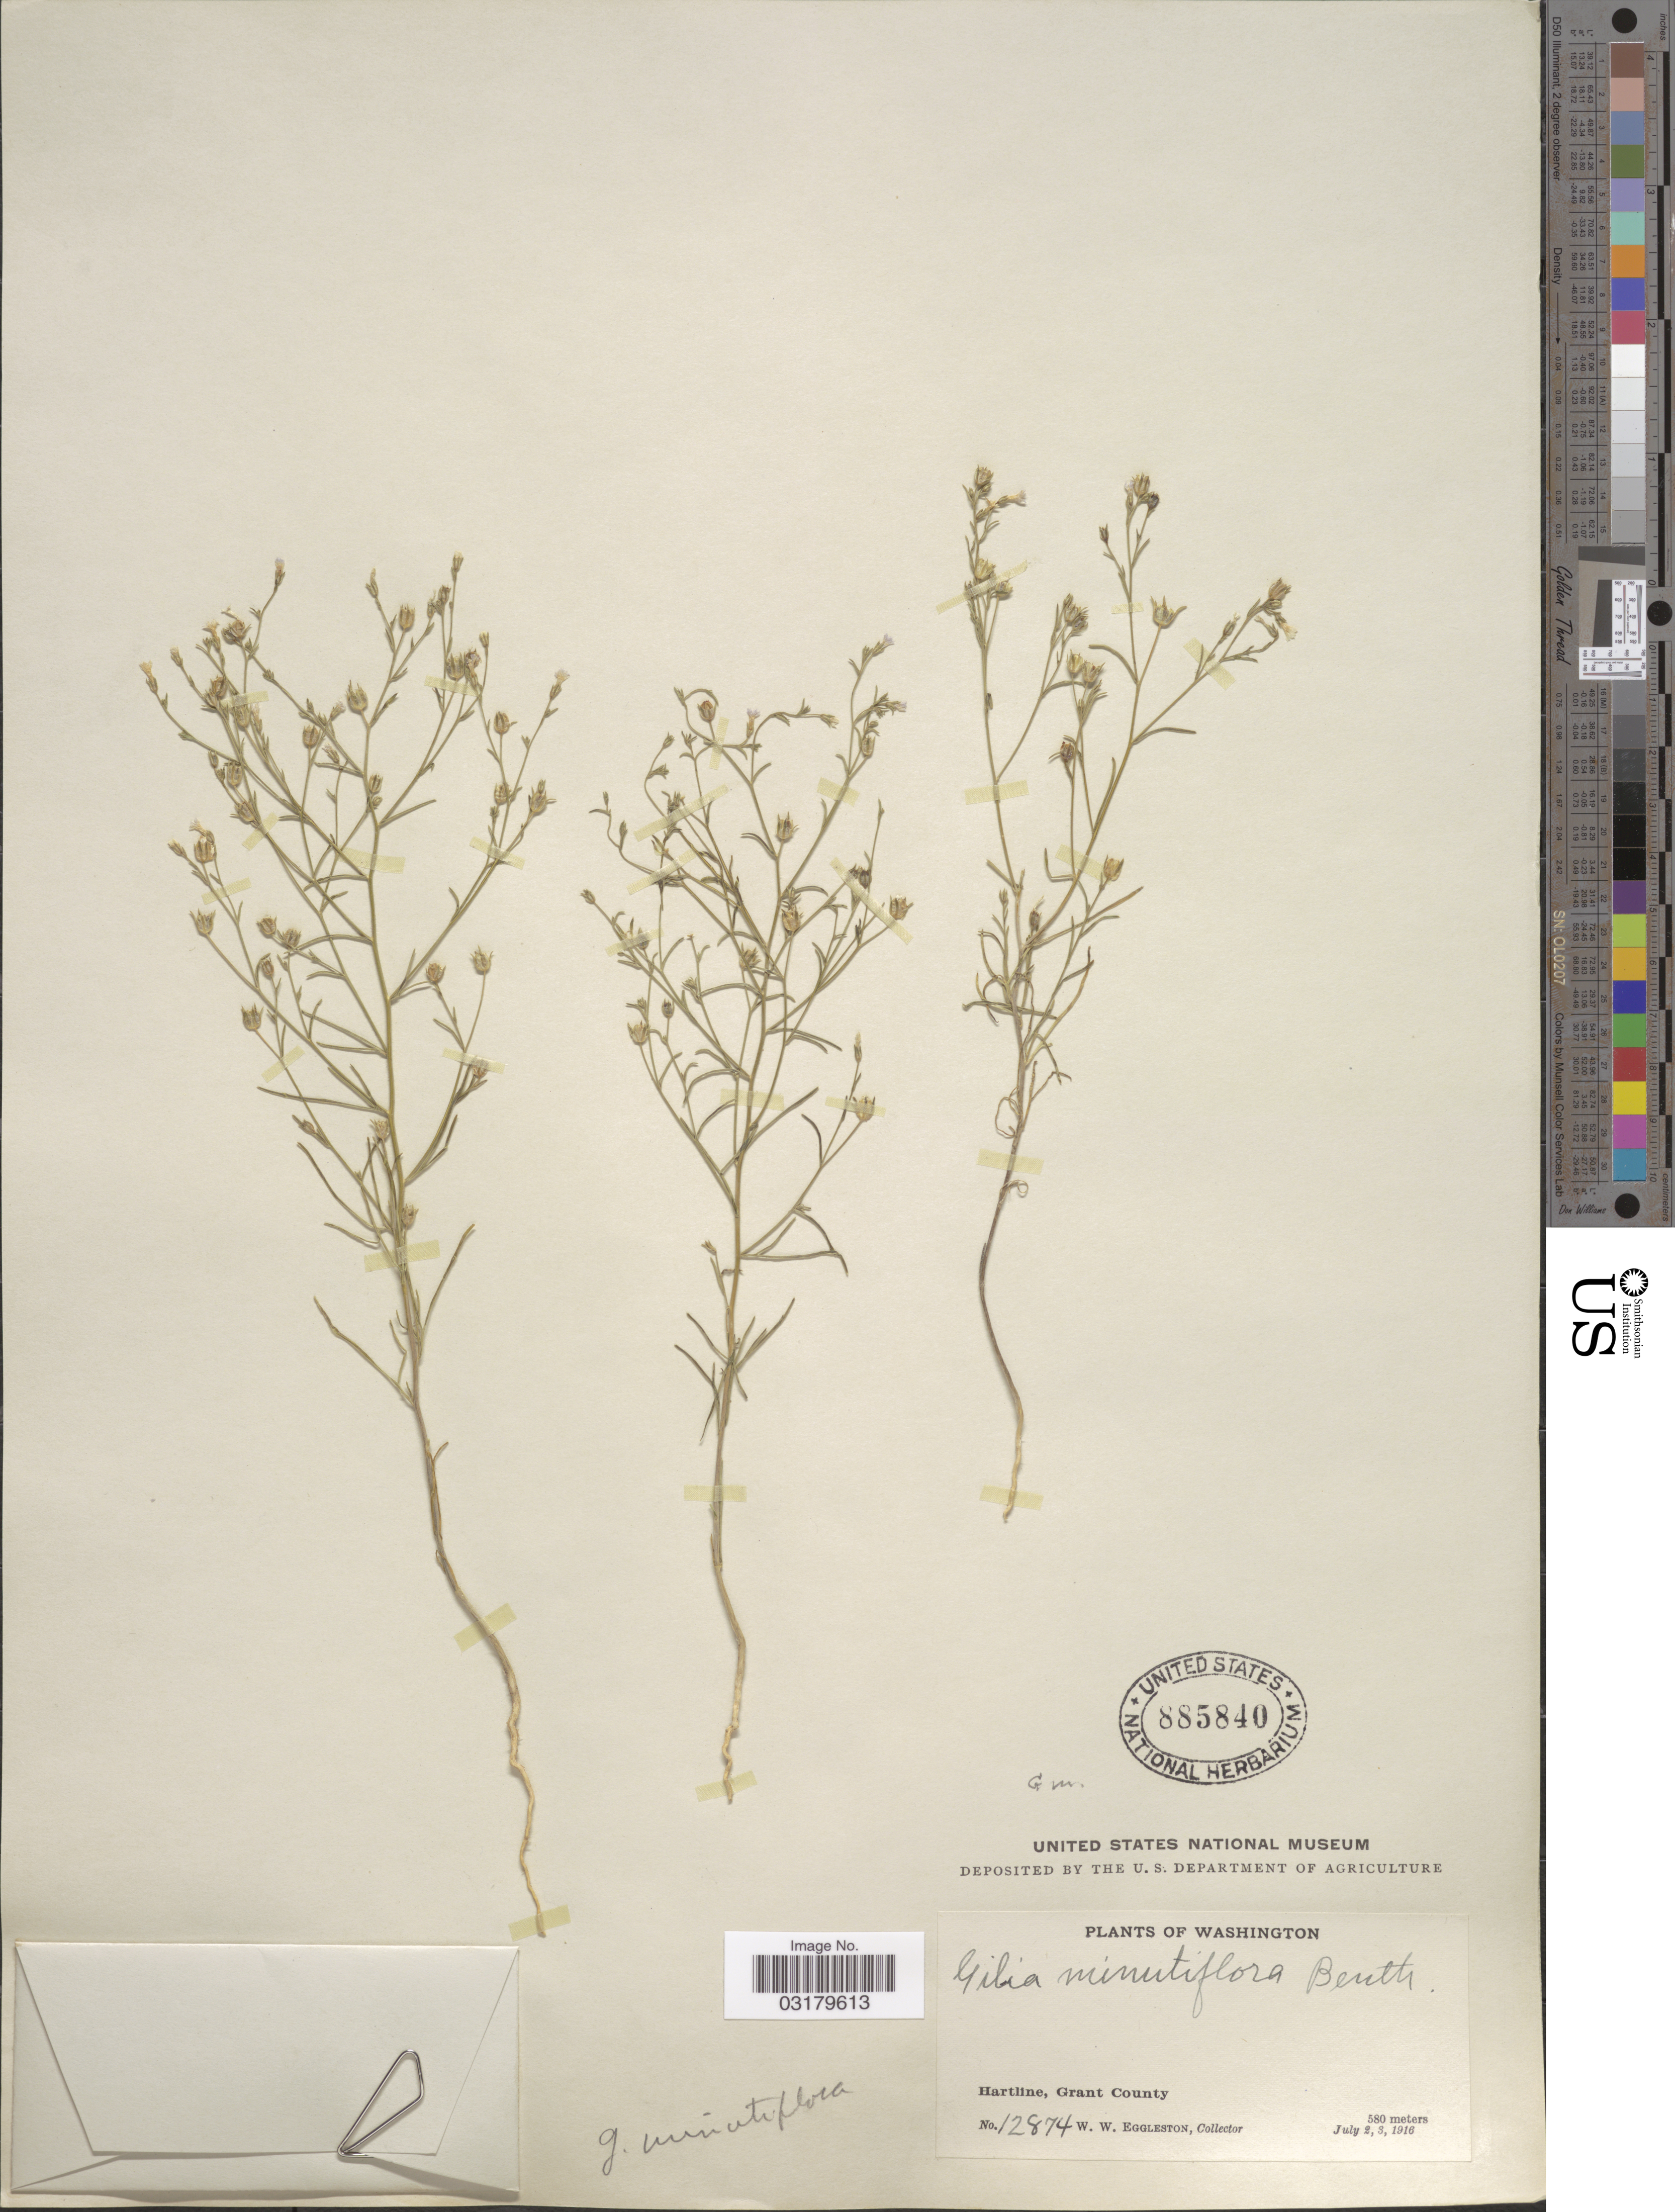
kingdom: Plantae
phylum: Tracheophyta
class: Magnoliopsida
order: Ericales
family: Polemoniaceae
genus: Microgilia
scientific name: Microgilia minutiflora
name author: (J.M. Porter & L.A. Johnson) Benth.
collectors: W. W. Eggleston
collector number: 12874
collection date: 1916-07-02/1916-07-03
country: United States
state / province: Washington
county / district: Grant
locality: Hartline, Grant County.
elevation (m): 580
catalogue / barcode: US 885840